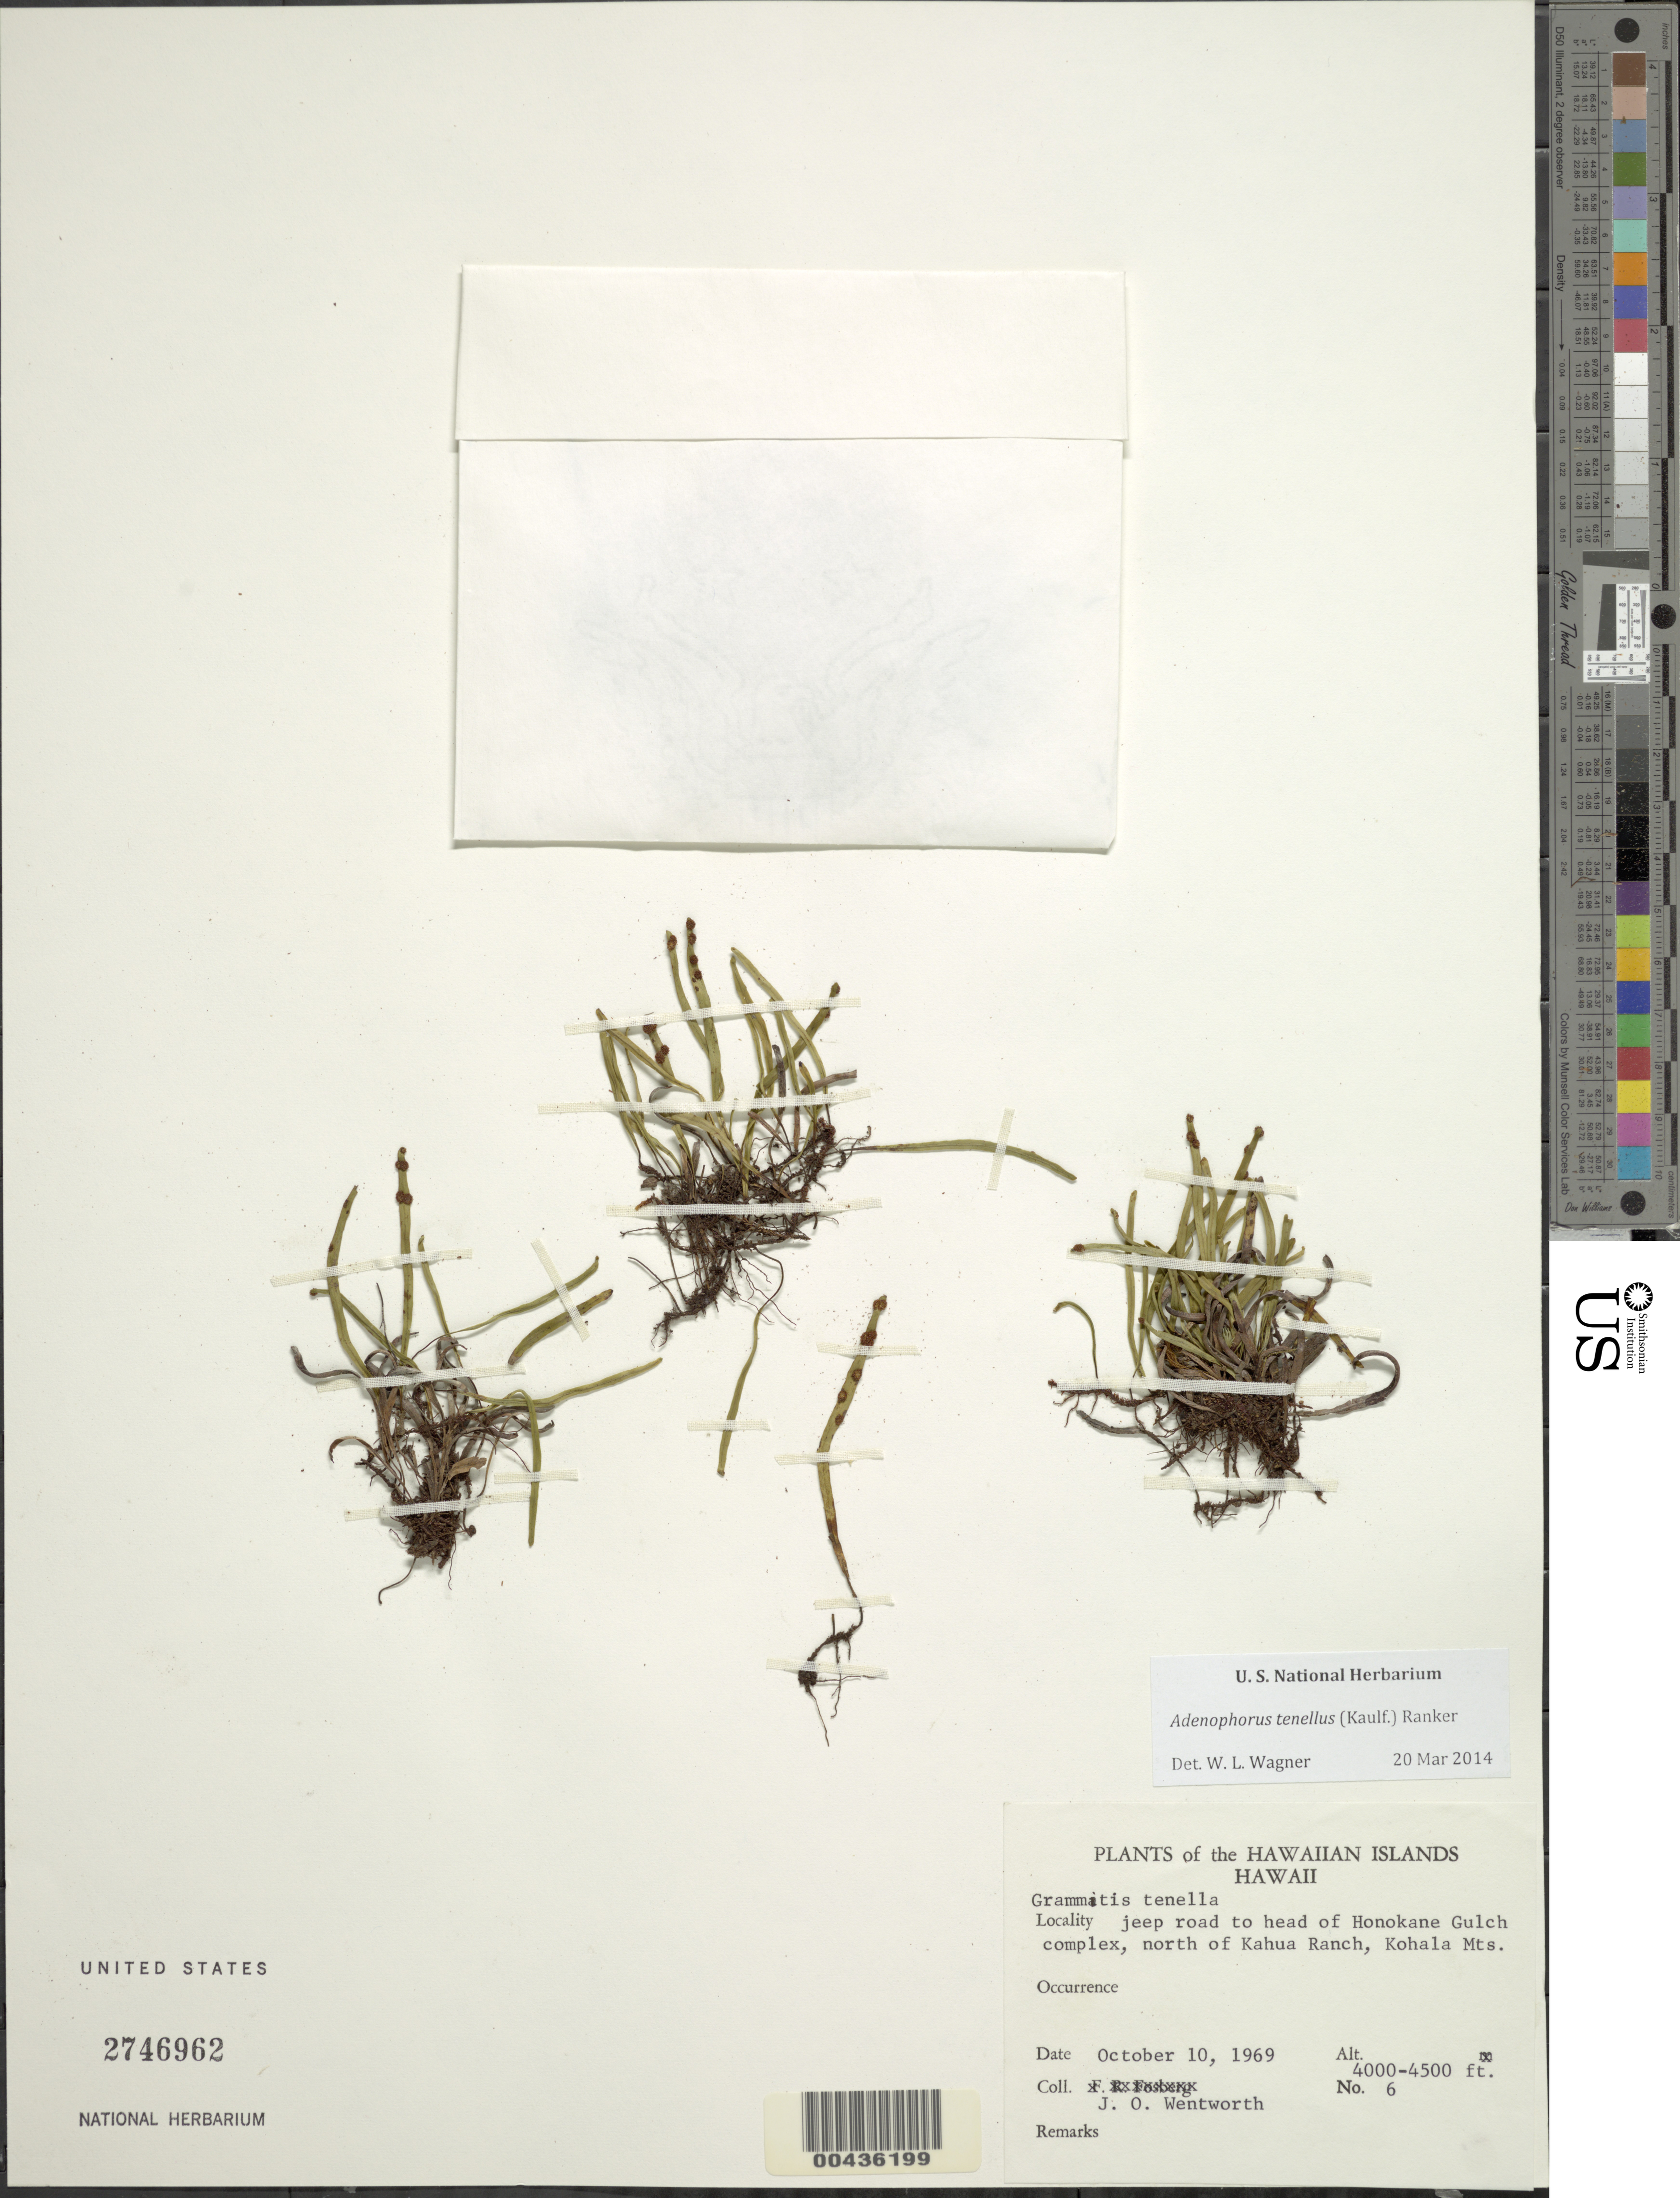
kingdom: Plantae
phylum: Tracheophyta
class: Polypodiopsida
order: Polypodiales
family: Polypodiaceae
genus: Adenophorus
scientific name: Adenophorus tenellus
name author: (Kaulf.) Ranker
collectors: J. Wentworth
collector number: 6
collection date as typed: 10 Oct 1969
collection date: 1969-10-10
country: United States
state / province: Hawaii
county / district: Hawaii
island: Hawaii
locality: Jeep road to head of Honokane Gulch complex, N of Kahua Ranch, Kohala Mts.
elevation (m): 1219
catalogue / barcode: US 2746962